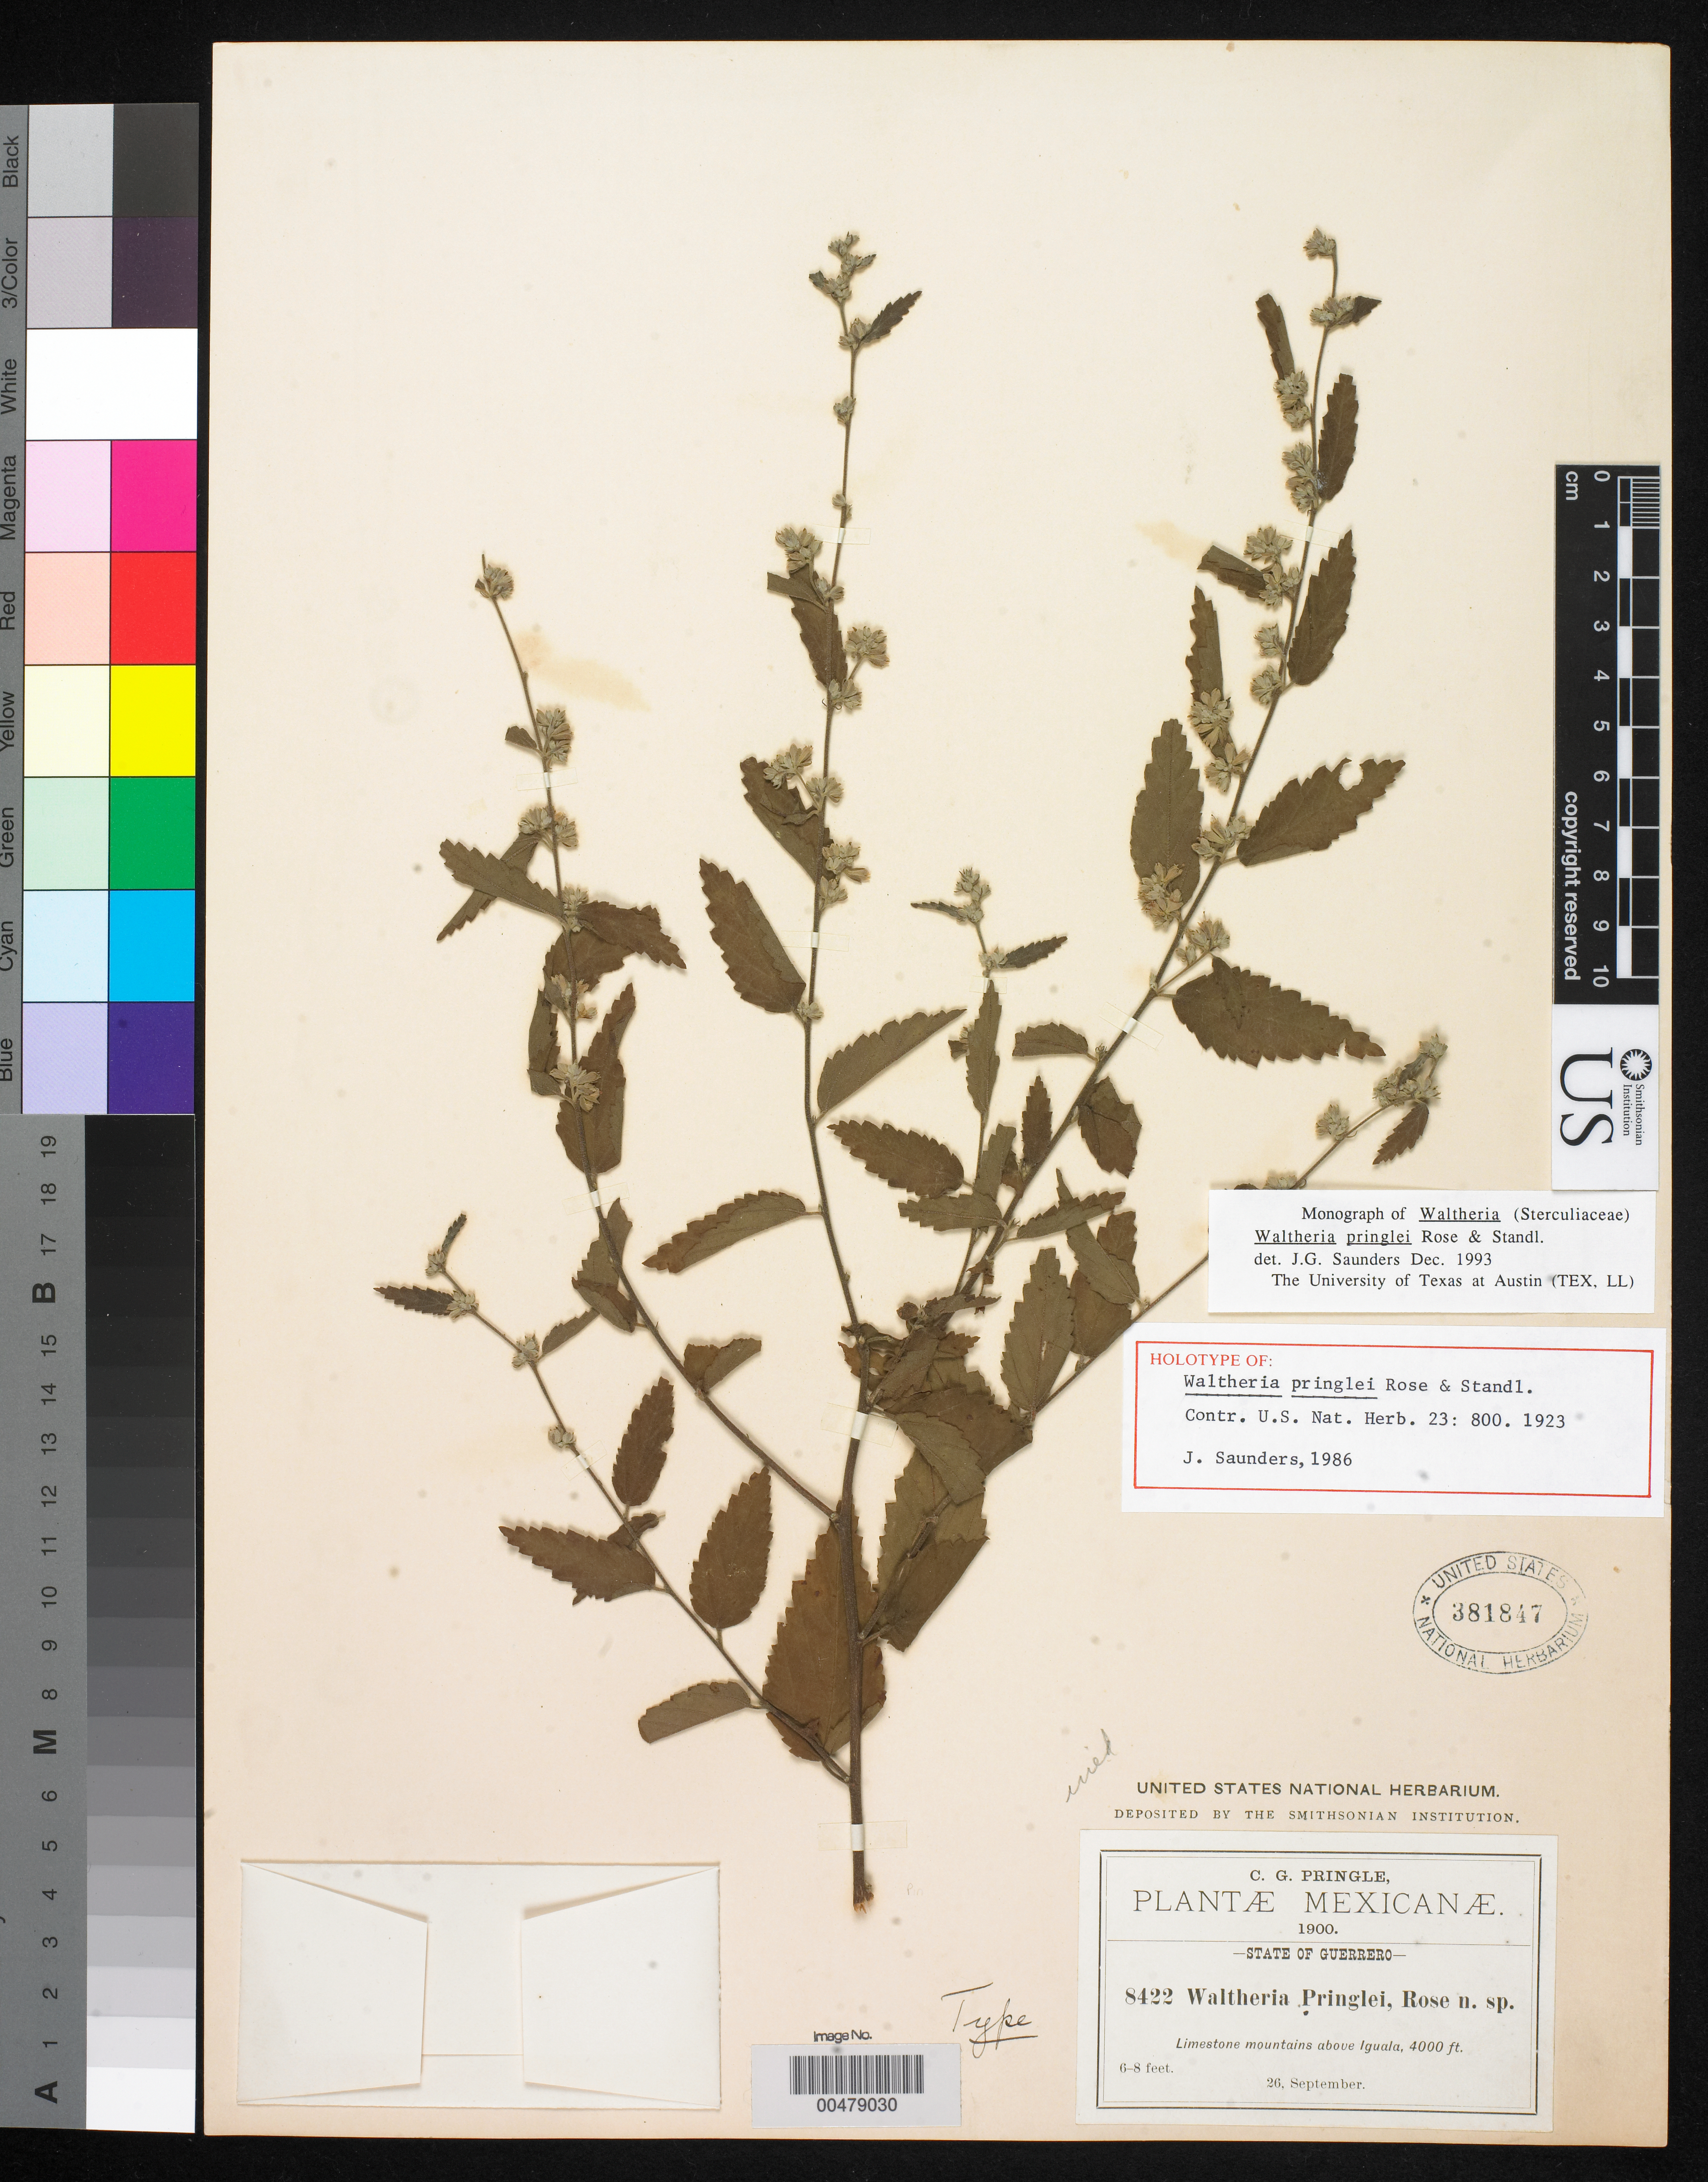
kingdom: Plantae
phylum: Tracheophyta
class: Magnoliopsida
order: Malvales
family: Malvaceae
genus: Waltheria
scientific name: Waltheria pringlei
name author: Rose & Standl.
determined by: Saunders, J. G.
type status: Holotype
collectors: C. G. Pringle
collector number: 8422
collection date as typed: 26 Sep 1900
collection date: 1900-09-26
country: Mexico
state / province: Guerrero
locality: Mountains above Iguala.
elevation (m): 1219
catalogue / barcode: US 381847